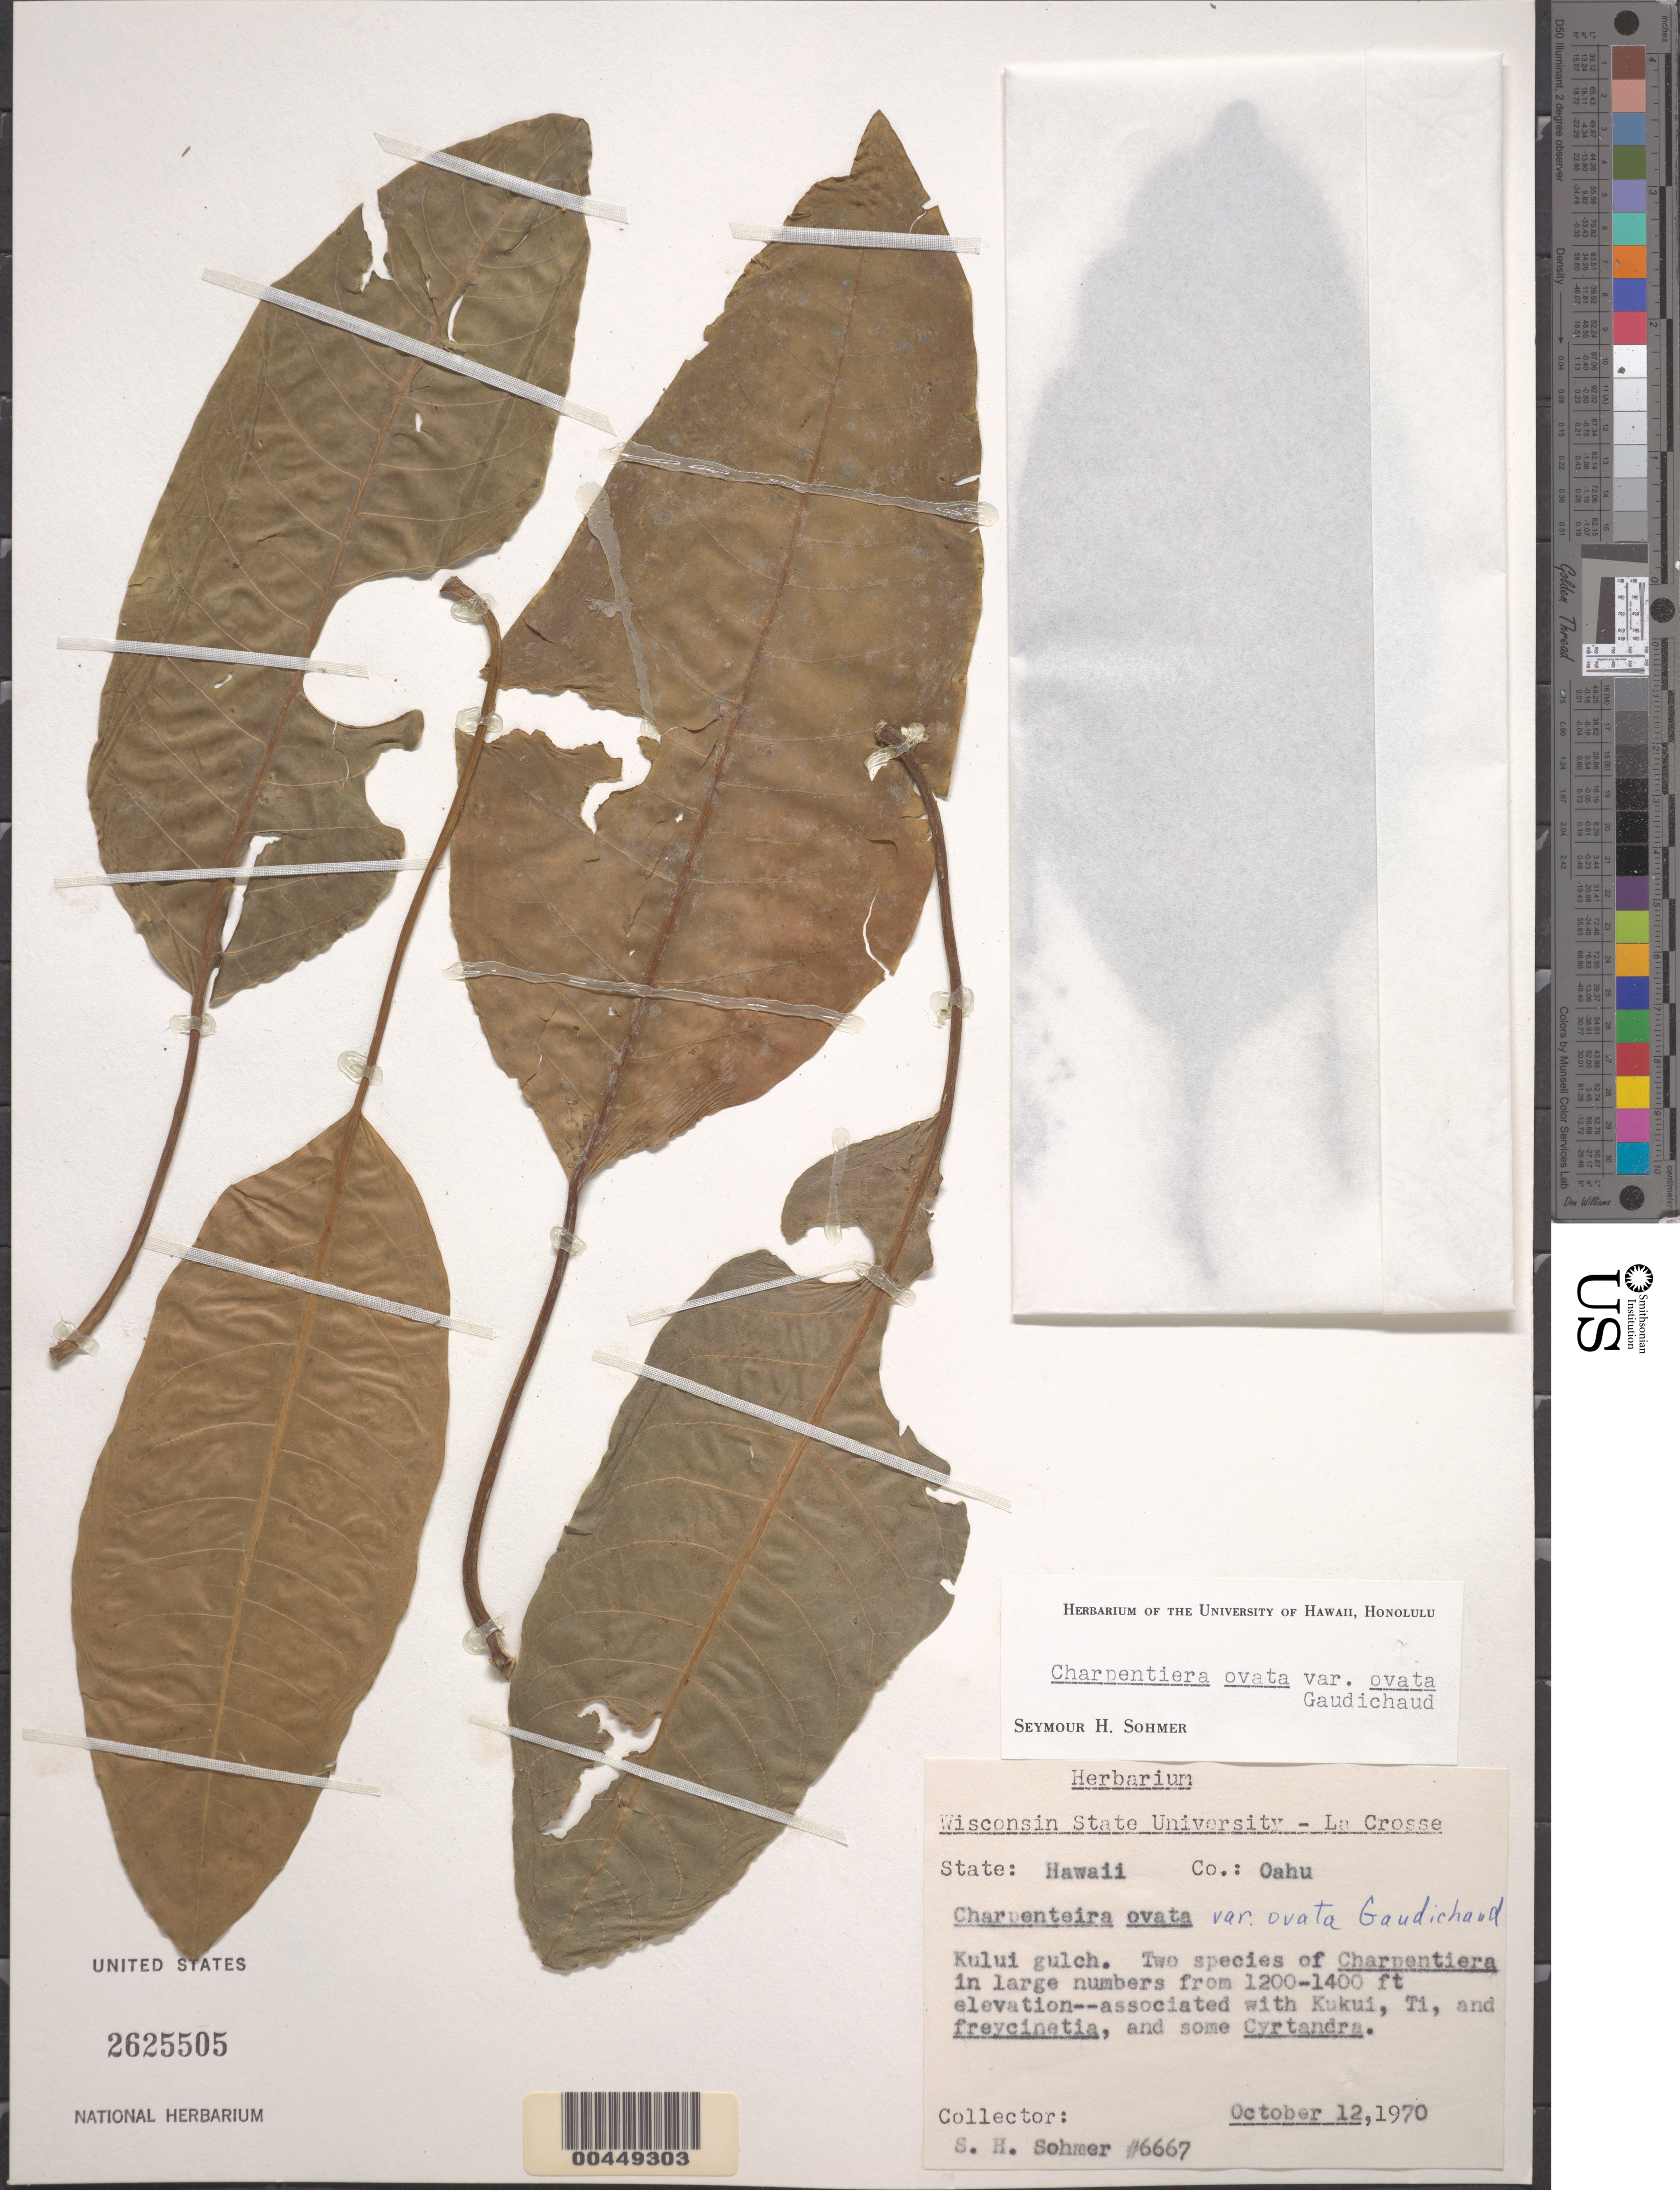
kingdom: Plantae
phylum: Tracheophyta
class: Magnoliopsida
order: Caryophyllales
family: Amaranthaceae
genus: Charpentiera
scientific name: Charpentiera ovata var. ovata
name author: Gaudich.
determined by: Sohmer, S. H.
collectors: S. H. Sohmer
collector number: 6667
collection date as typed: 12 Oct 1970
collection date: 1970-10-12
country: United States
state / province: Hawaii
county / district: Honolulu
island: Oahu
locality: Kului Gulch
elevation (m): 366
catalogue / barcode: US 2625505